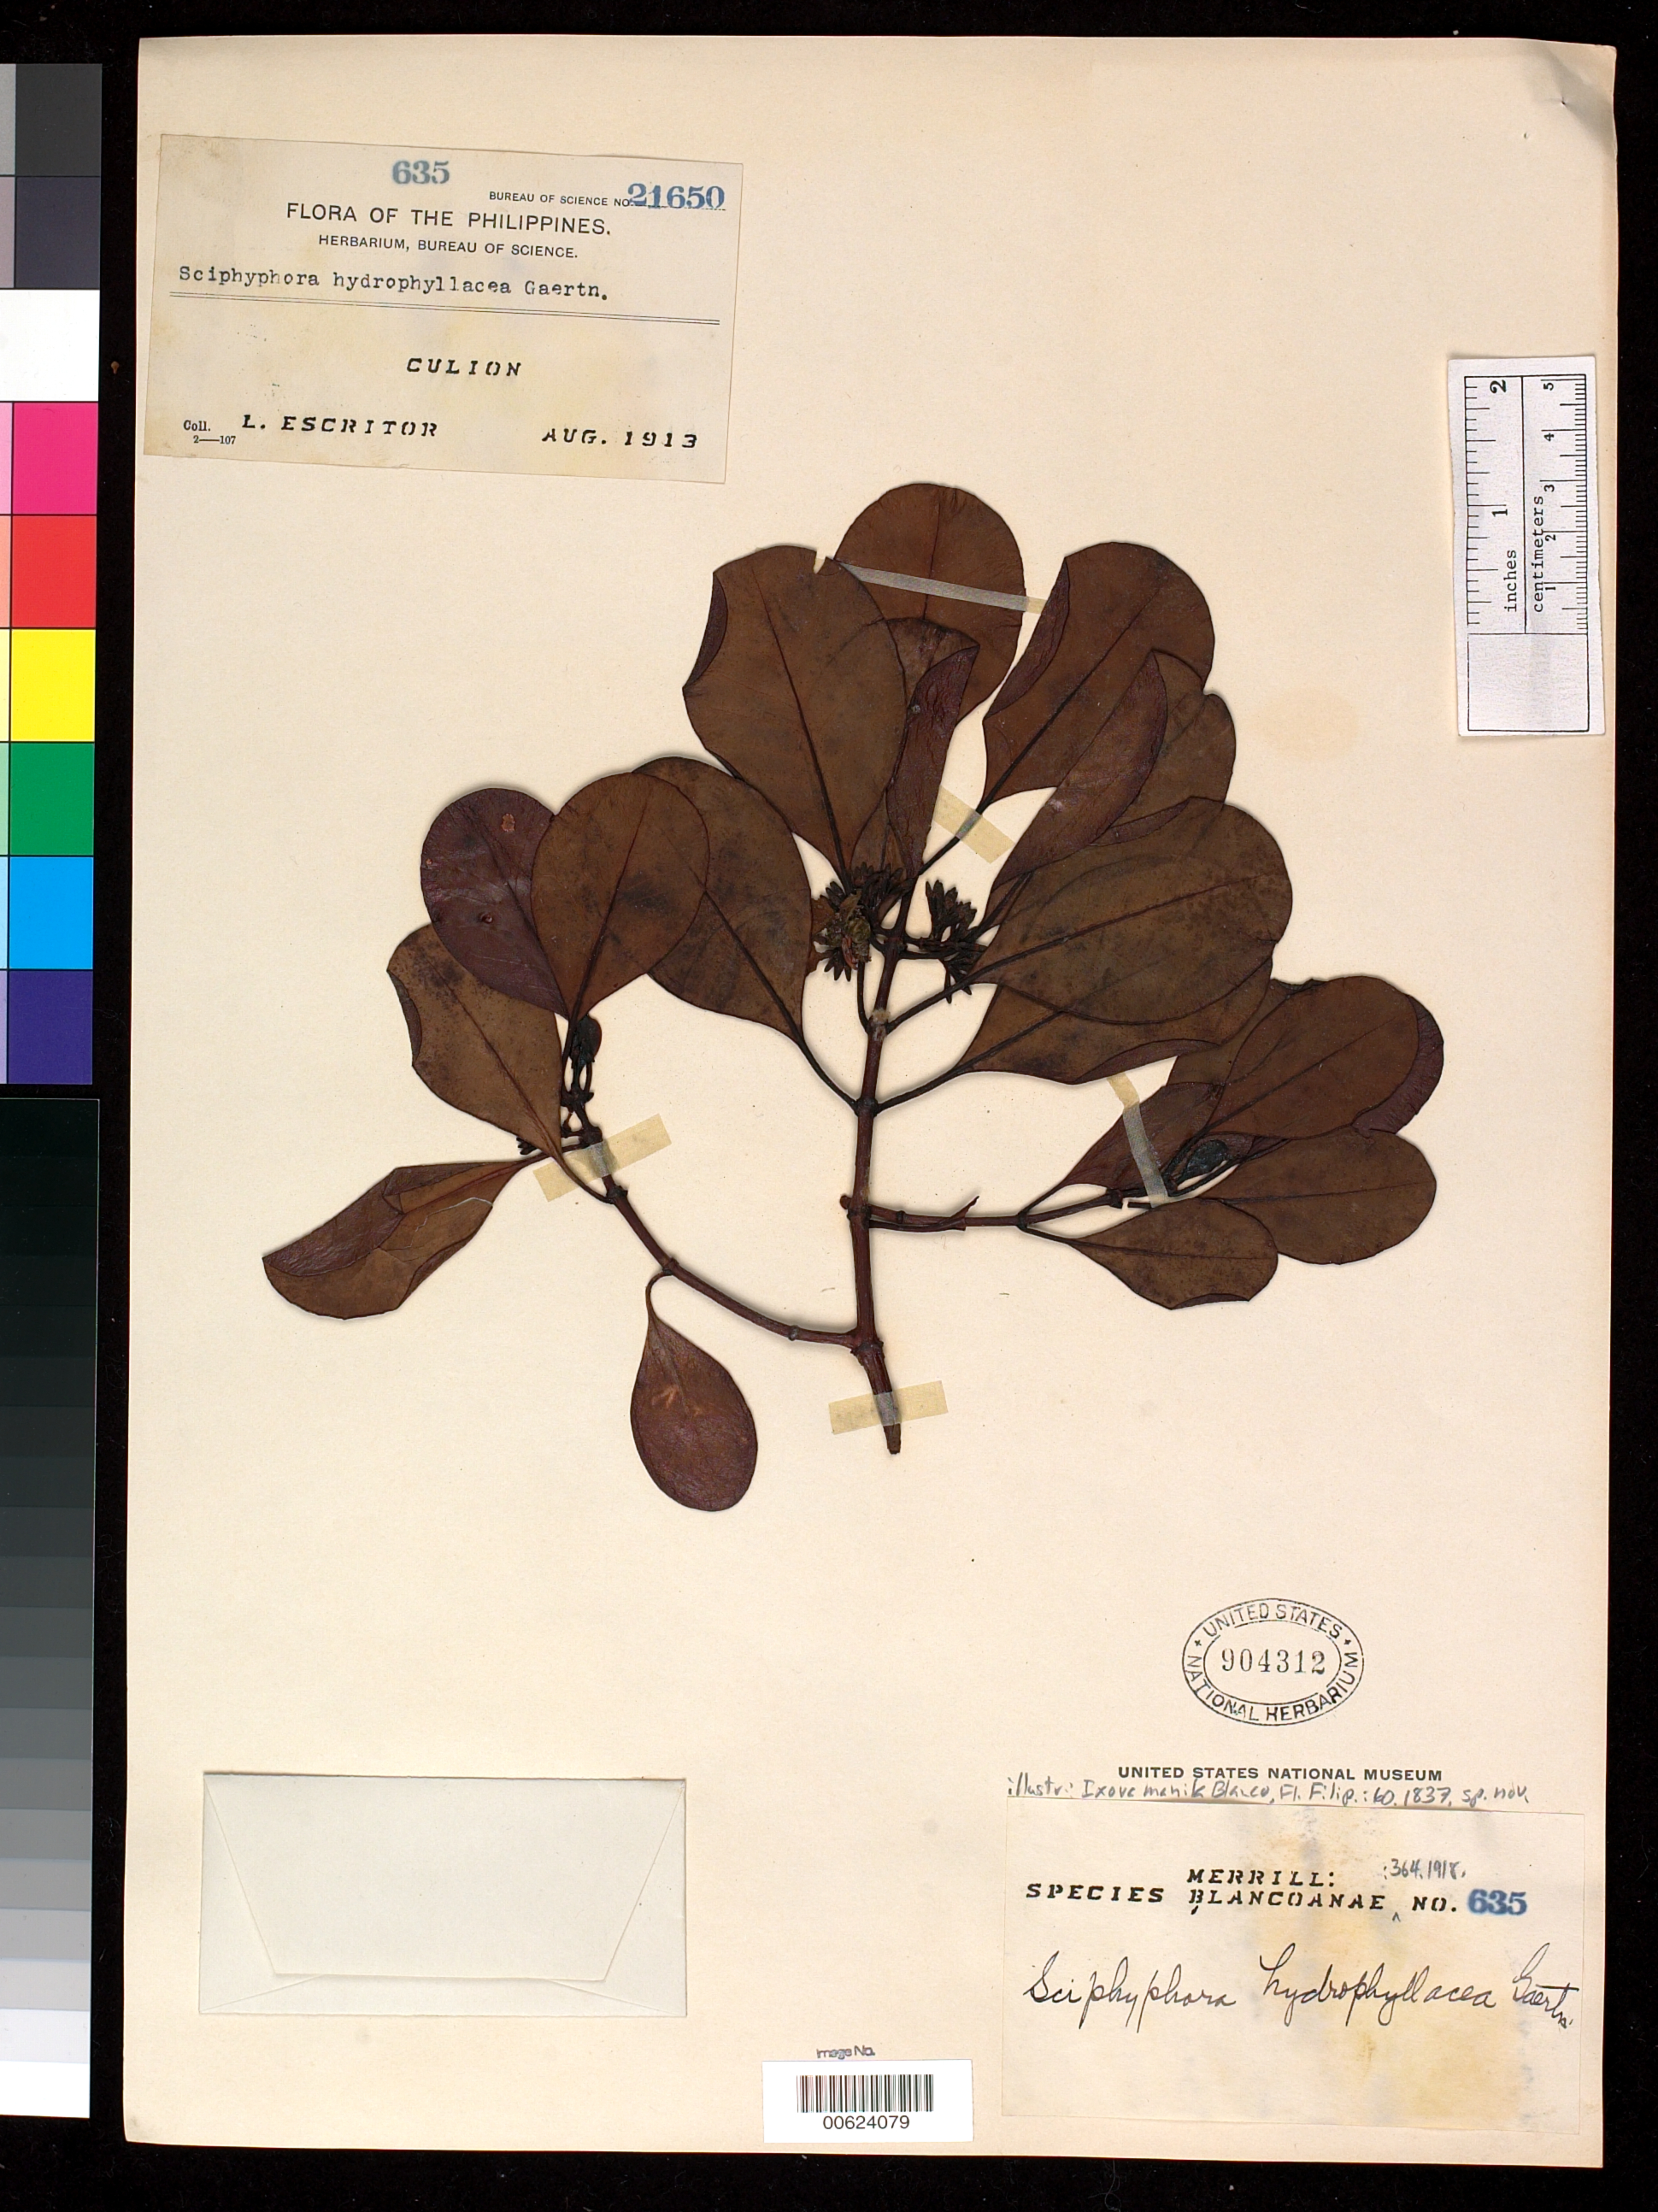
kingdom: Plantae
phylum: Tracheophyta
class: Magnoliopsida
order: Gentianales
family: Rubiaceae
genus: Ixora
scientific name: Ixora manila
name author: Blanco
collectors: L. Escritor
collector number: Sp. Blancoan. 0635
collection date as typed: Aug 1913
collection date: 1913-08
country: Philippines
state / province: Mimaropa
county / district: Palawan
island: Culion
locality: Culion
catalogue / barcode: US 904312